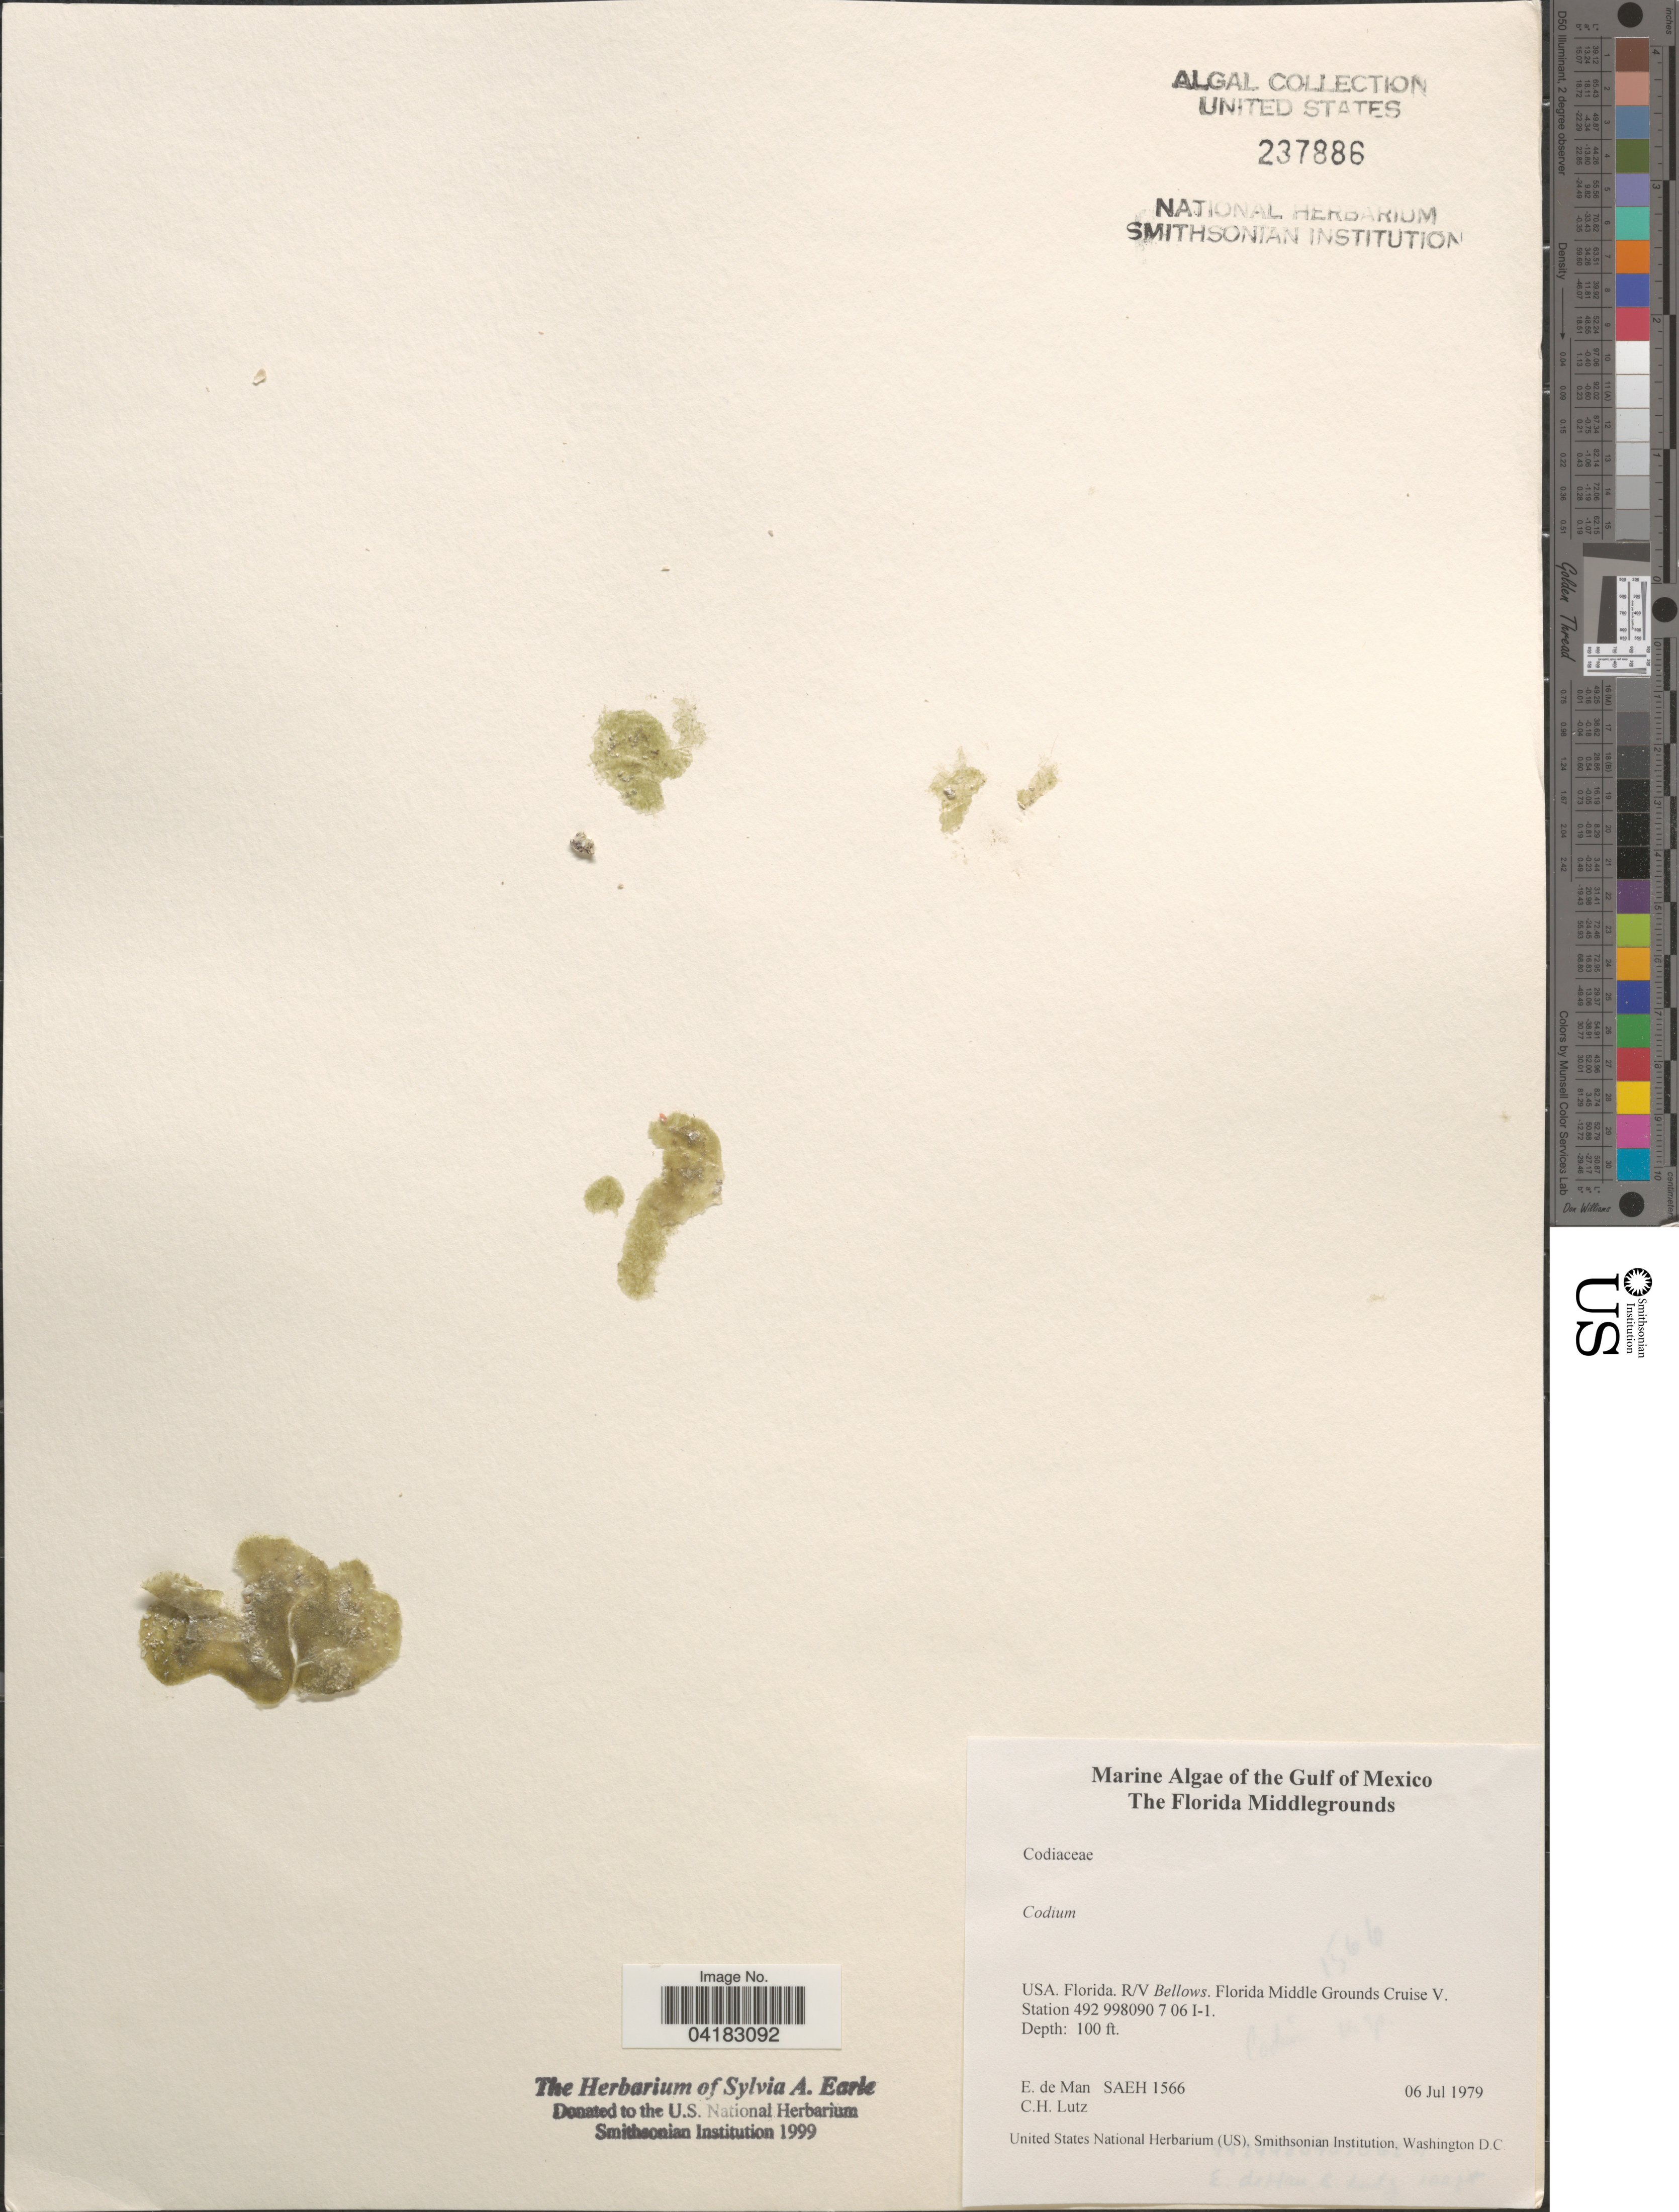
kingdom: Plantae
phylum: Chlorophyta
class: Ulvophyceae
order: Bryopsidales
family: Codiaceae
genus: Codium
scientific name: Codium sp.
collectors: E. de Man & C. Lutz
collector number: SAEH1566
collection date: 1979-07-06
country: United States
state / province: Florida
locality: Gulf of Mexico. R/V Bellows. Florida Middle Grounds Cruise V. Station 492 998090 7 06 I-1.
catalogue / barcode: US 237886